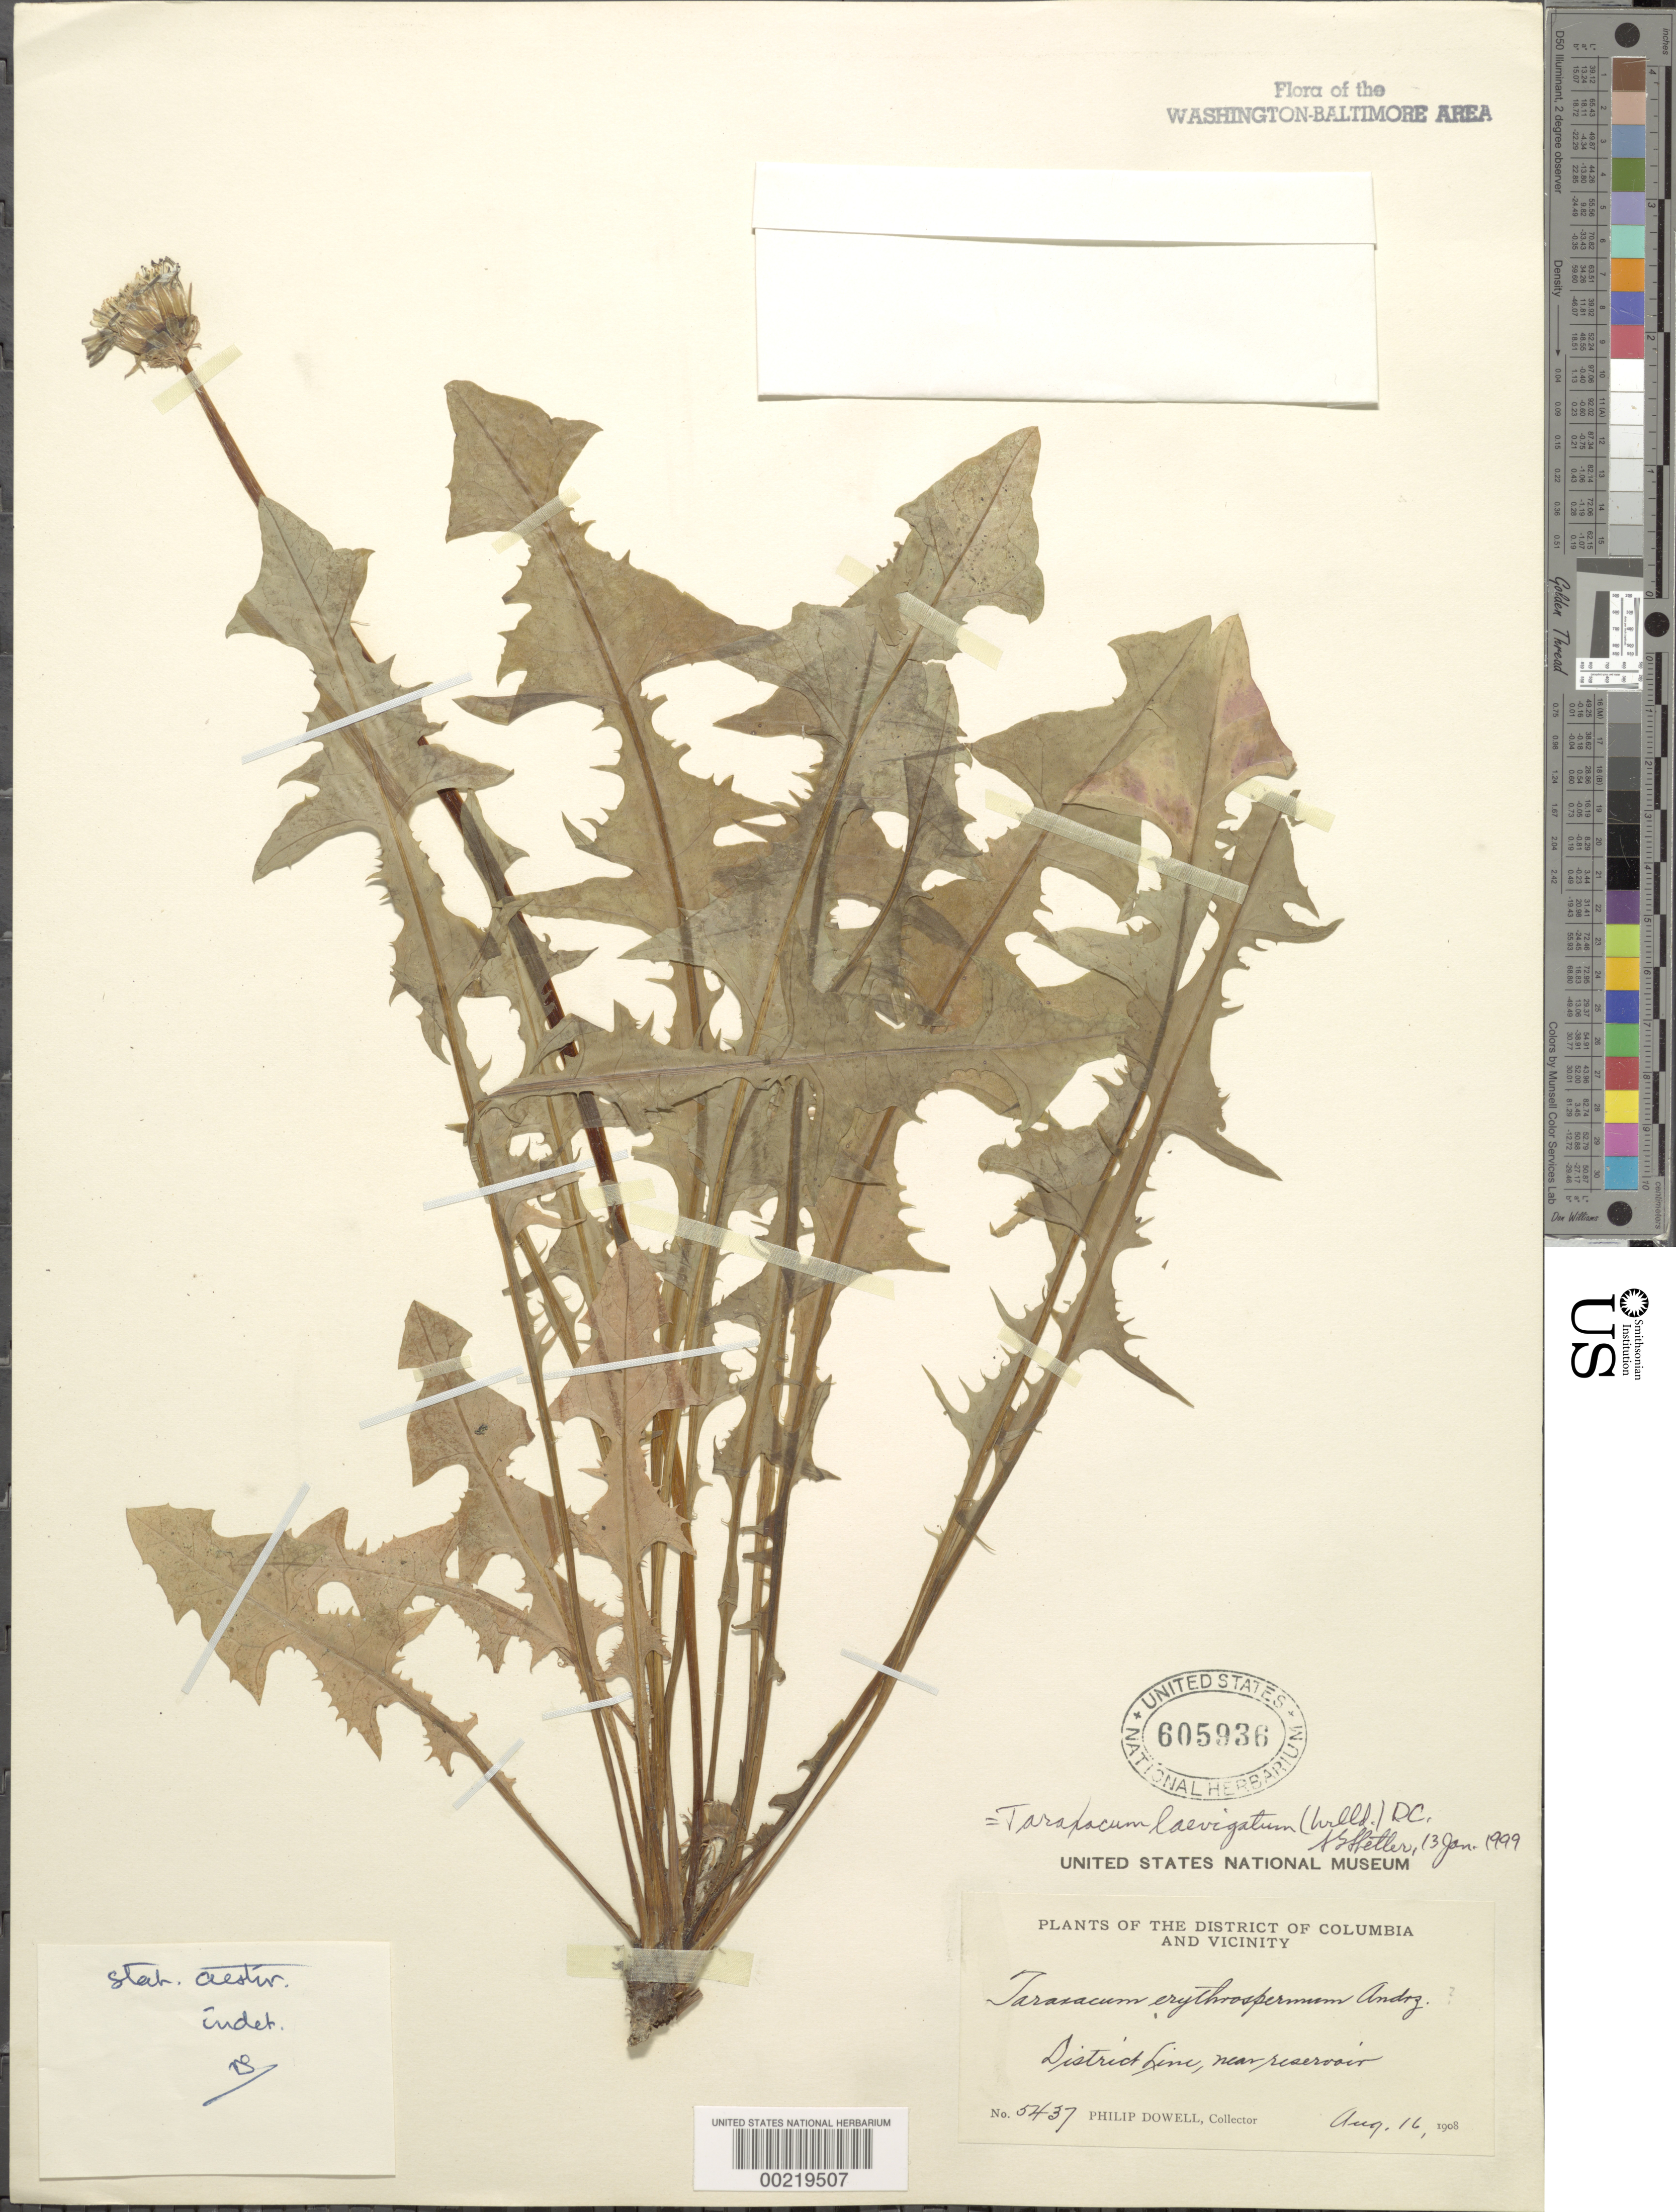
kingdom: Plantae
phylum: Tracheophyta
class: Magnoliopsida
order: Asterales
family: Asteraceae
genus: Taraxacum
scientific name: Taraxacum erythrospermum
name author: Andrz. ex Besser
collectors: P. Dowell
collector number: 5437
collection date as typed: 16 Aug 1908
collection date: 1908-08-16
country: United States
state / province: District of Columbia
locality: District Line near Reservoir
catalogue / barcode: US 605936